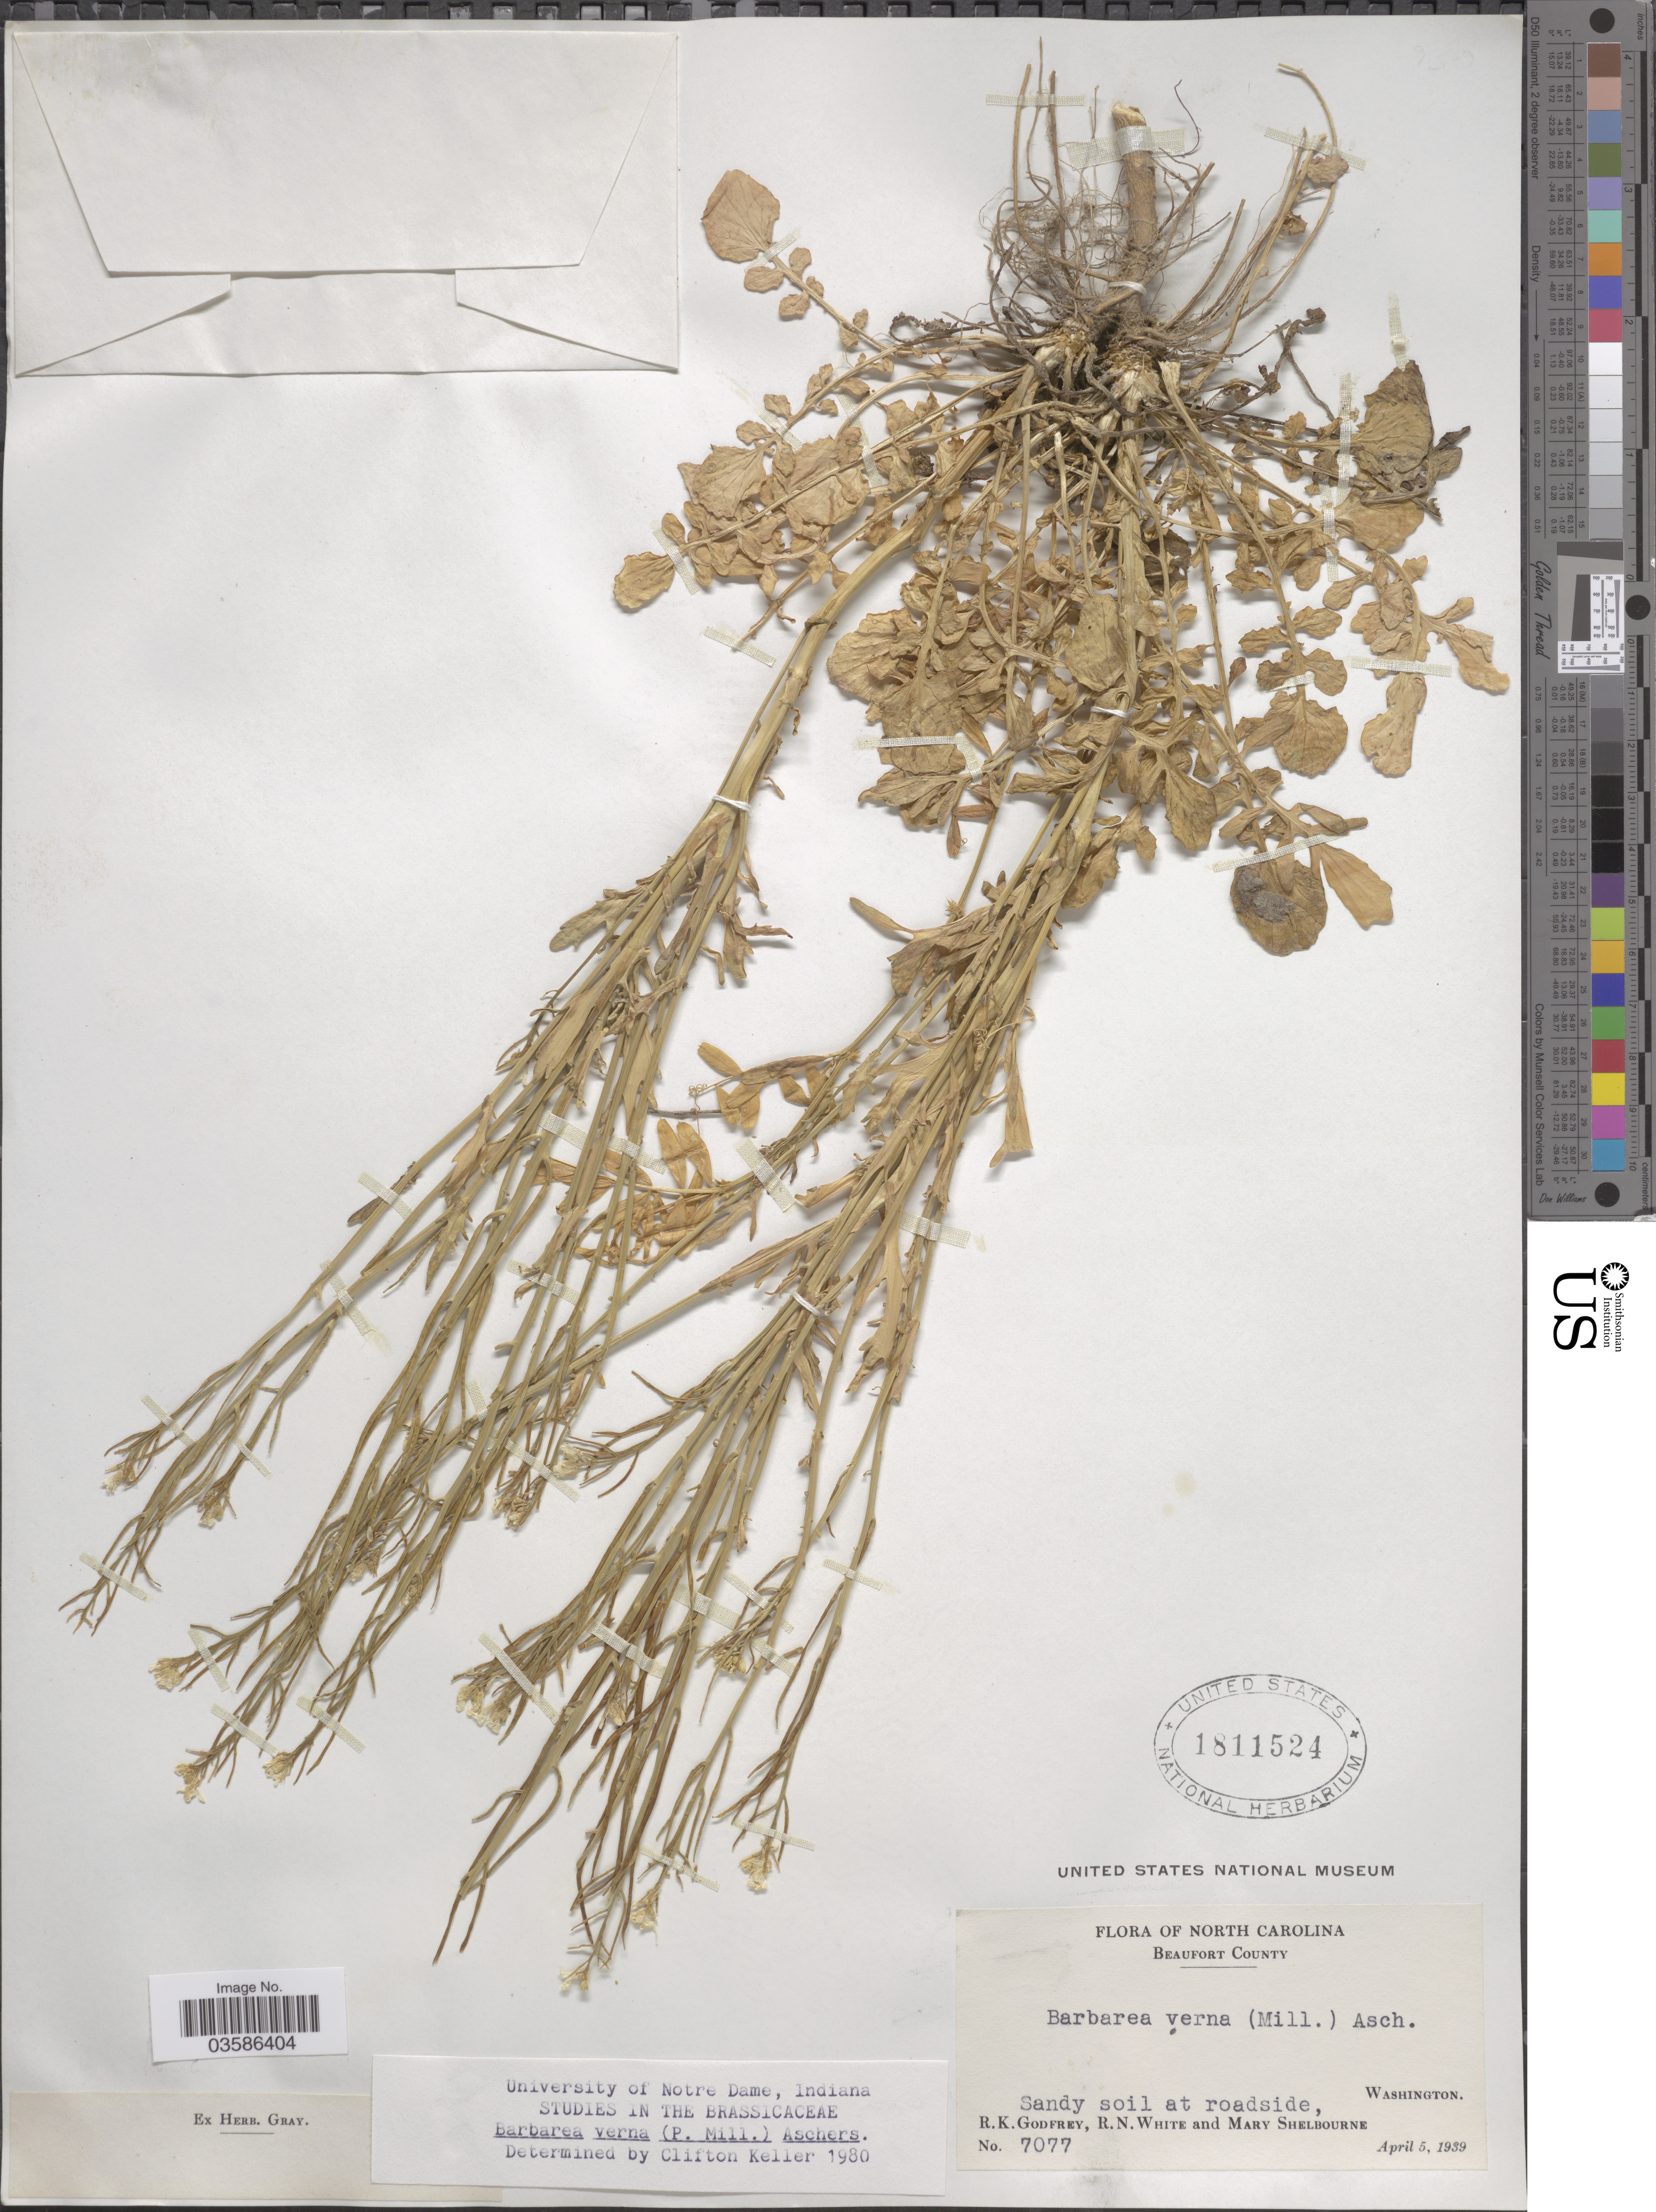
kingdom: Plantae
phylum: Tracheophyta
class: Magnoliopsida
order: Brassicales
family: Brassicaceae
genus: Barbarea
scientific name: Barbarea verna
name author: (Mill.) Asch.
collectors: R. K. Godfrey, R. N. White & M. Shelbourne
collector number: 7077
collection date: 1939-04-05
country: United States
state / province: North Carolina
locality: Beaufort County. Sandy soil at roadside, Washington.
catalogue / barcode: US 1811524